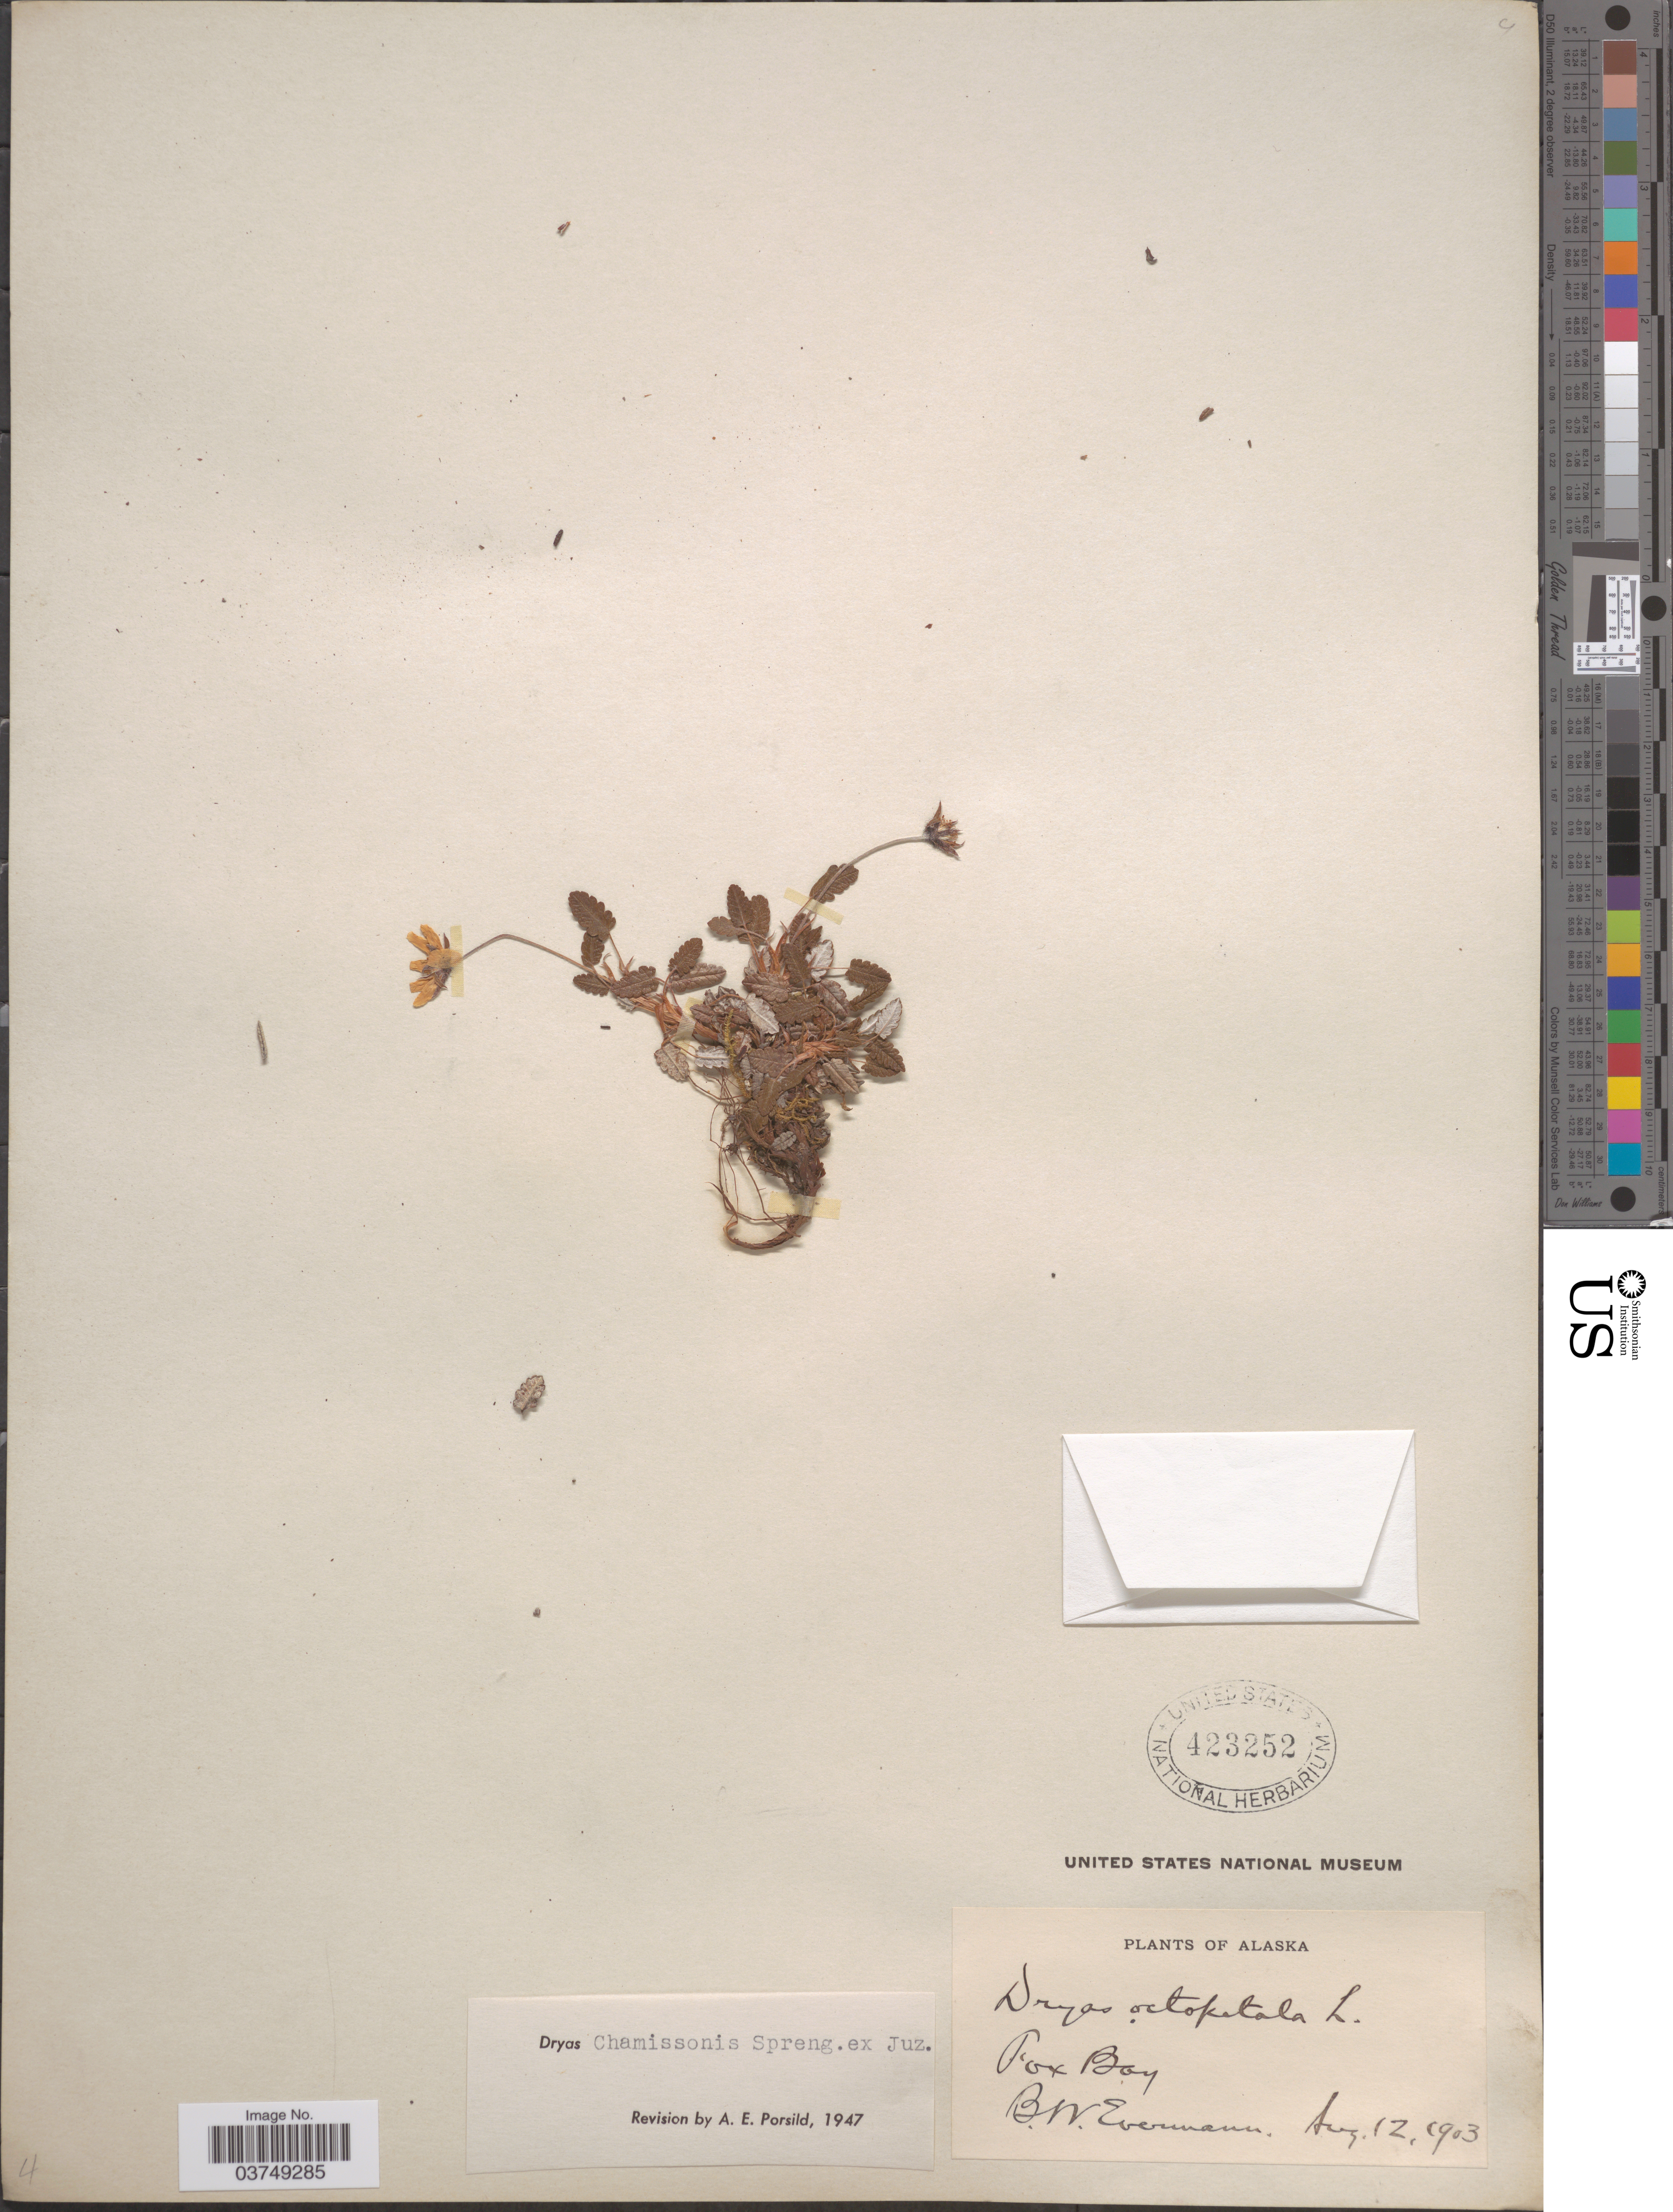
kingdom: Plantae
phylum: Tracheophyta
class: Magnoliopsida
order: Rosales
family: Rosaceae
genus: Dryas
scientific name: Dryas chamissonis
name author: Spreng. ex Juz.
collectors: B. W. Evermann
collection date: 1903-08-12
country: United States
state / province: Alaska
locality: Fox Bay.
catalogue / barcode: US 423252